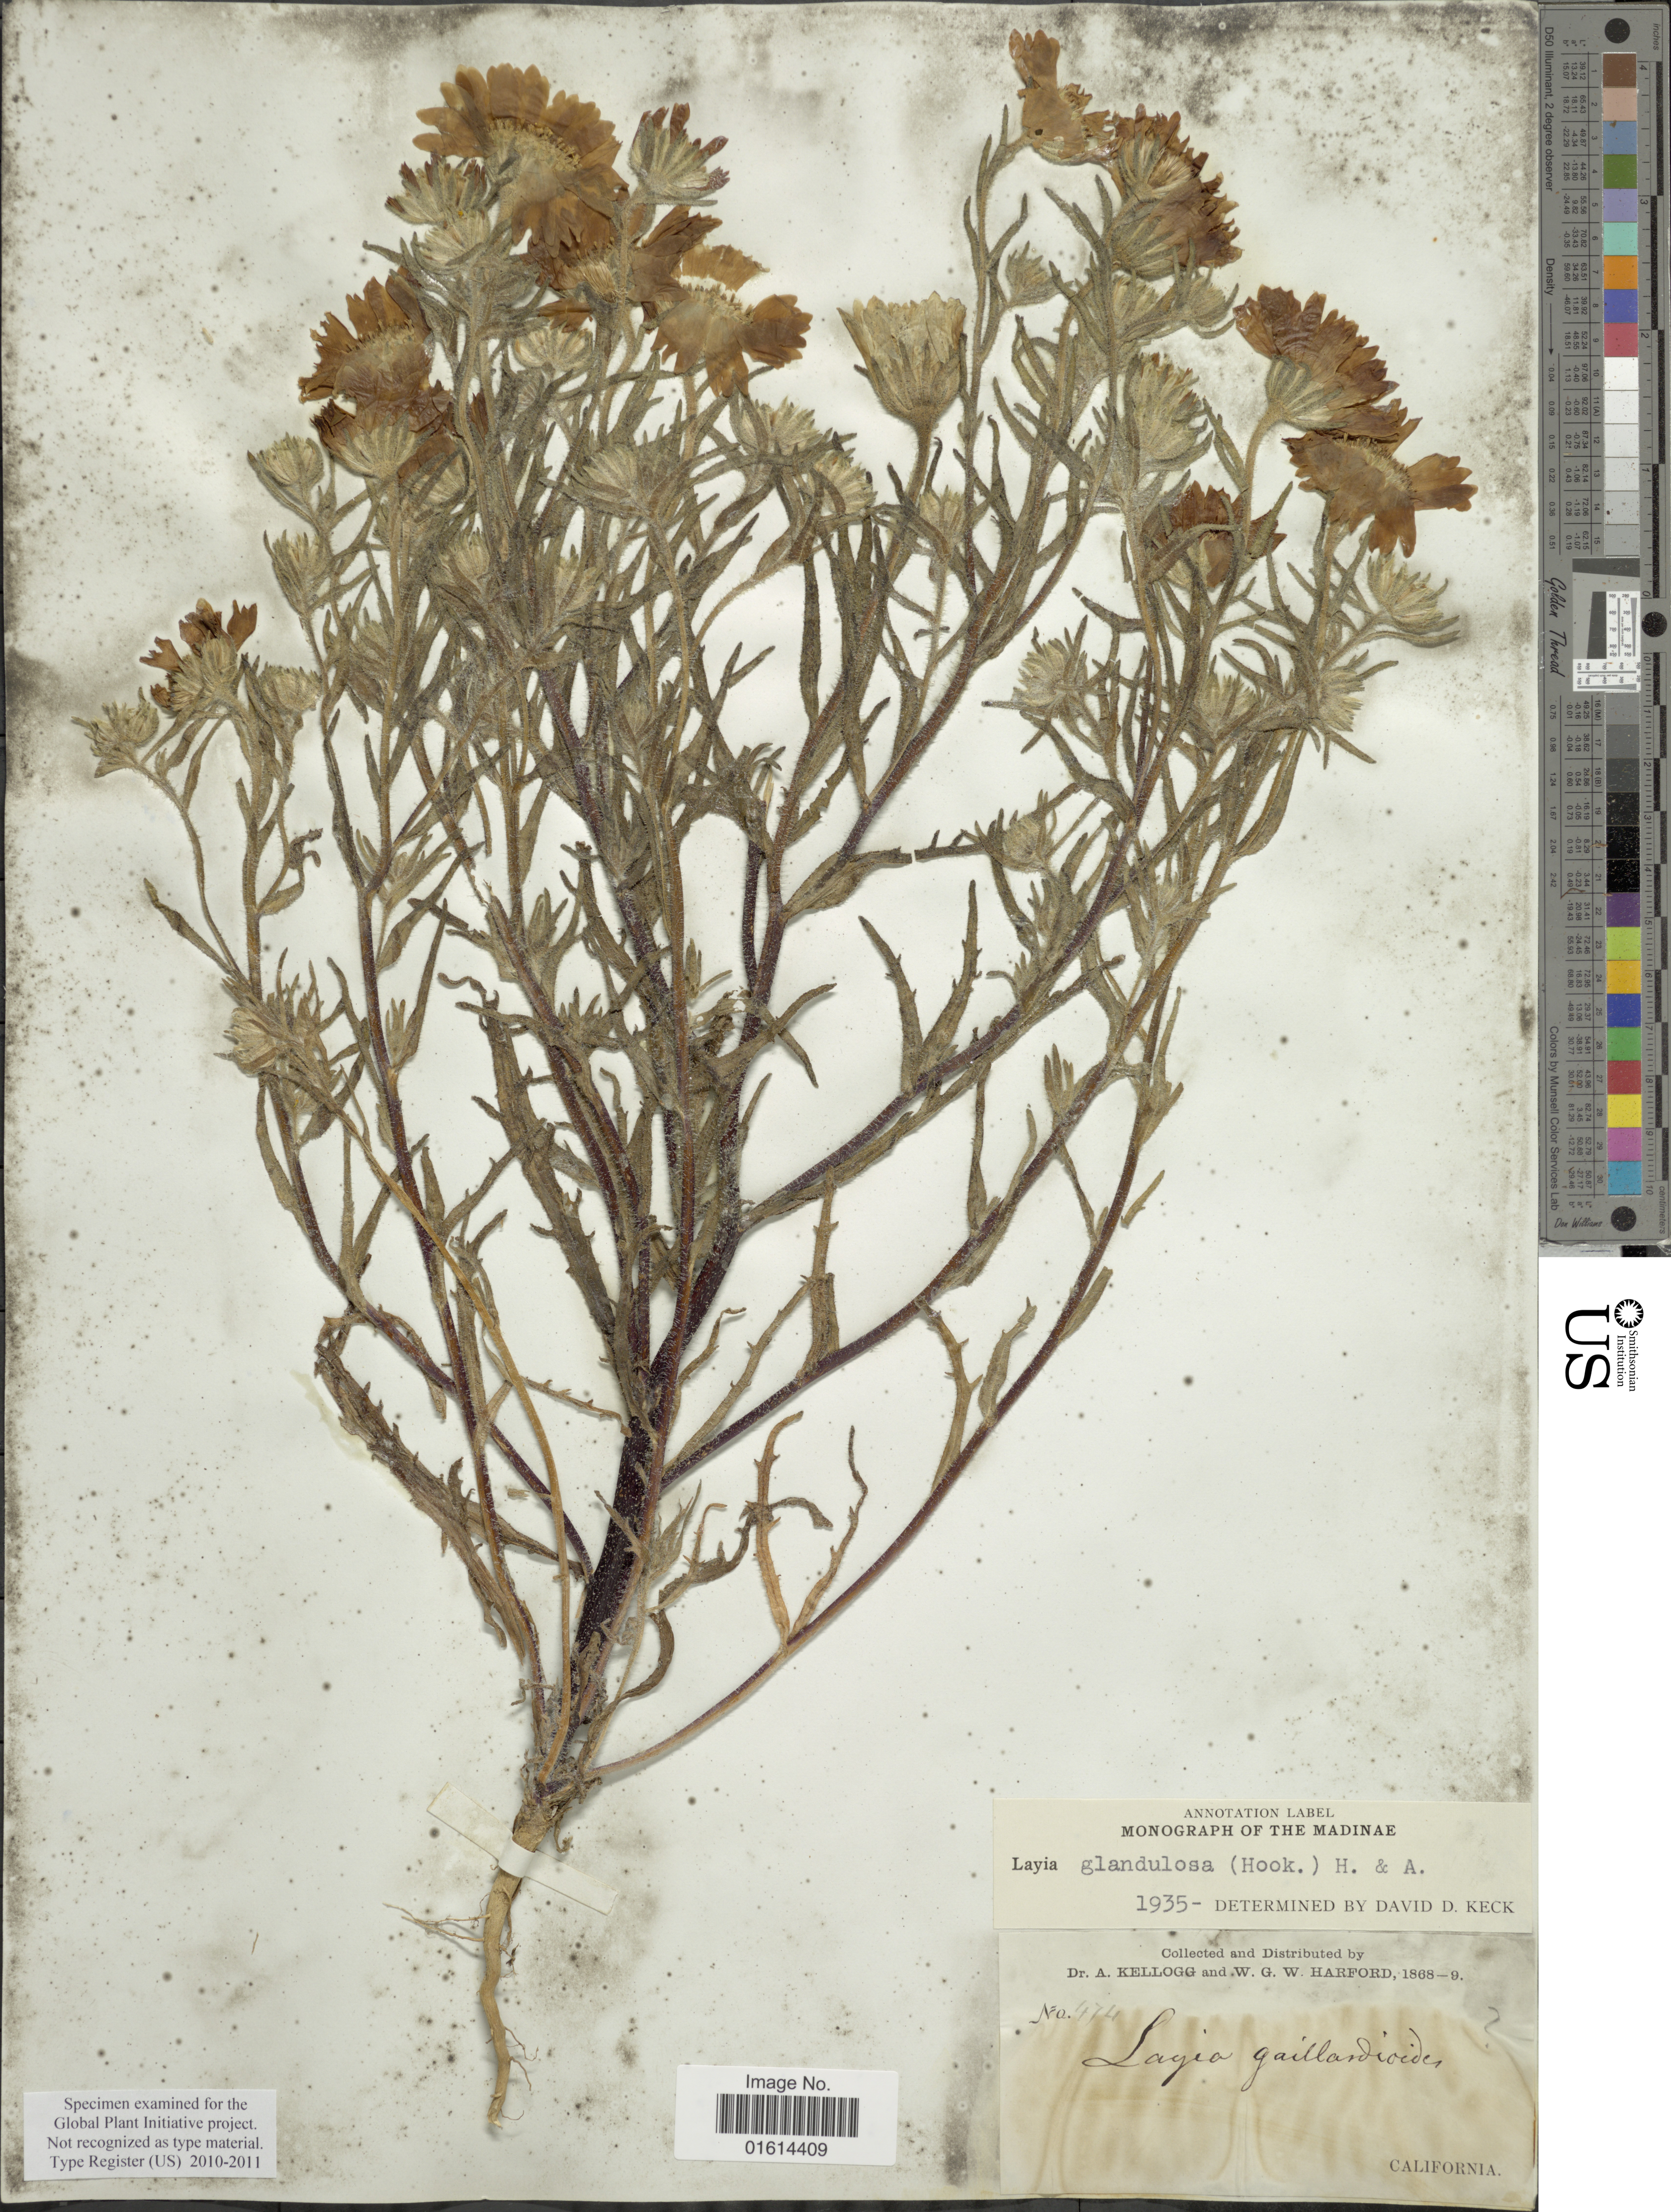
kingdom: Plantae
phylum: Tracheophyta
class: Magnoliopsida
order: Asterales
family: Asteraceae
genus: Layia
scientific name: Layia glandulosa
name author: Hook. & Arn.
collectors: A. Kellogg & W. G. W. Harford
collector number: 474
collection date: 1868/1869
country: United States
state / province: California